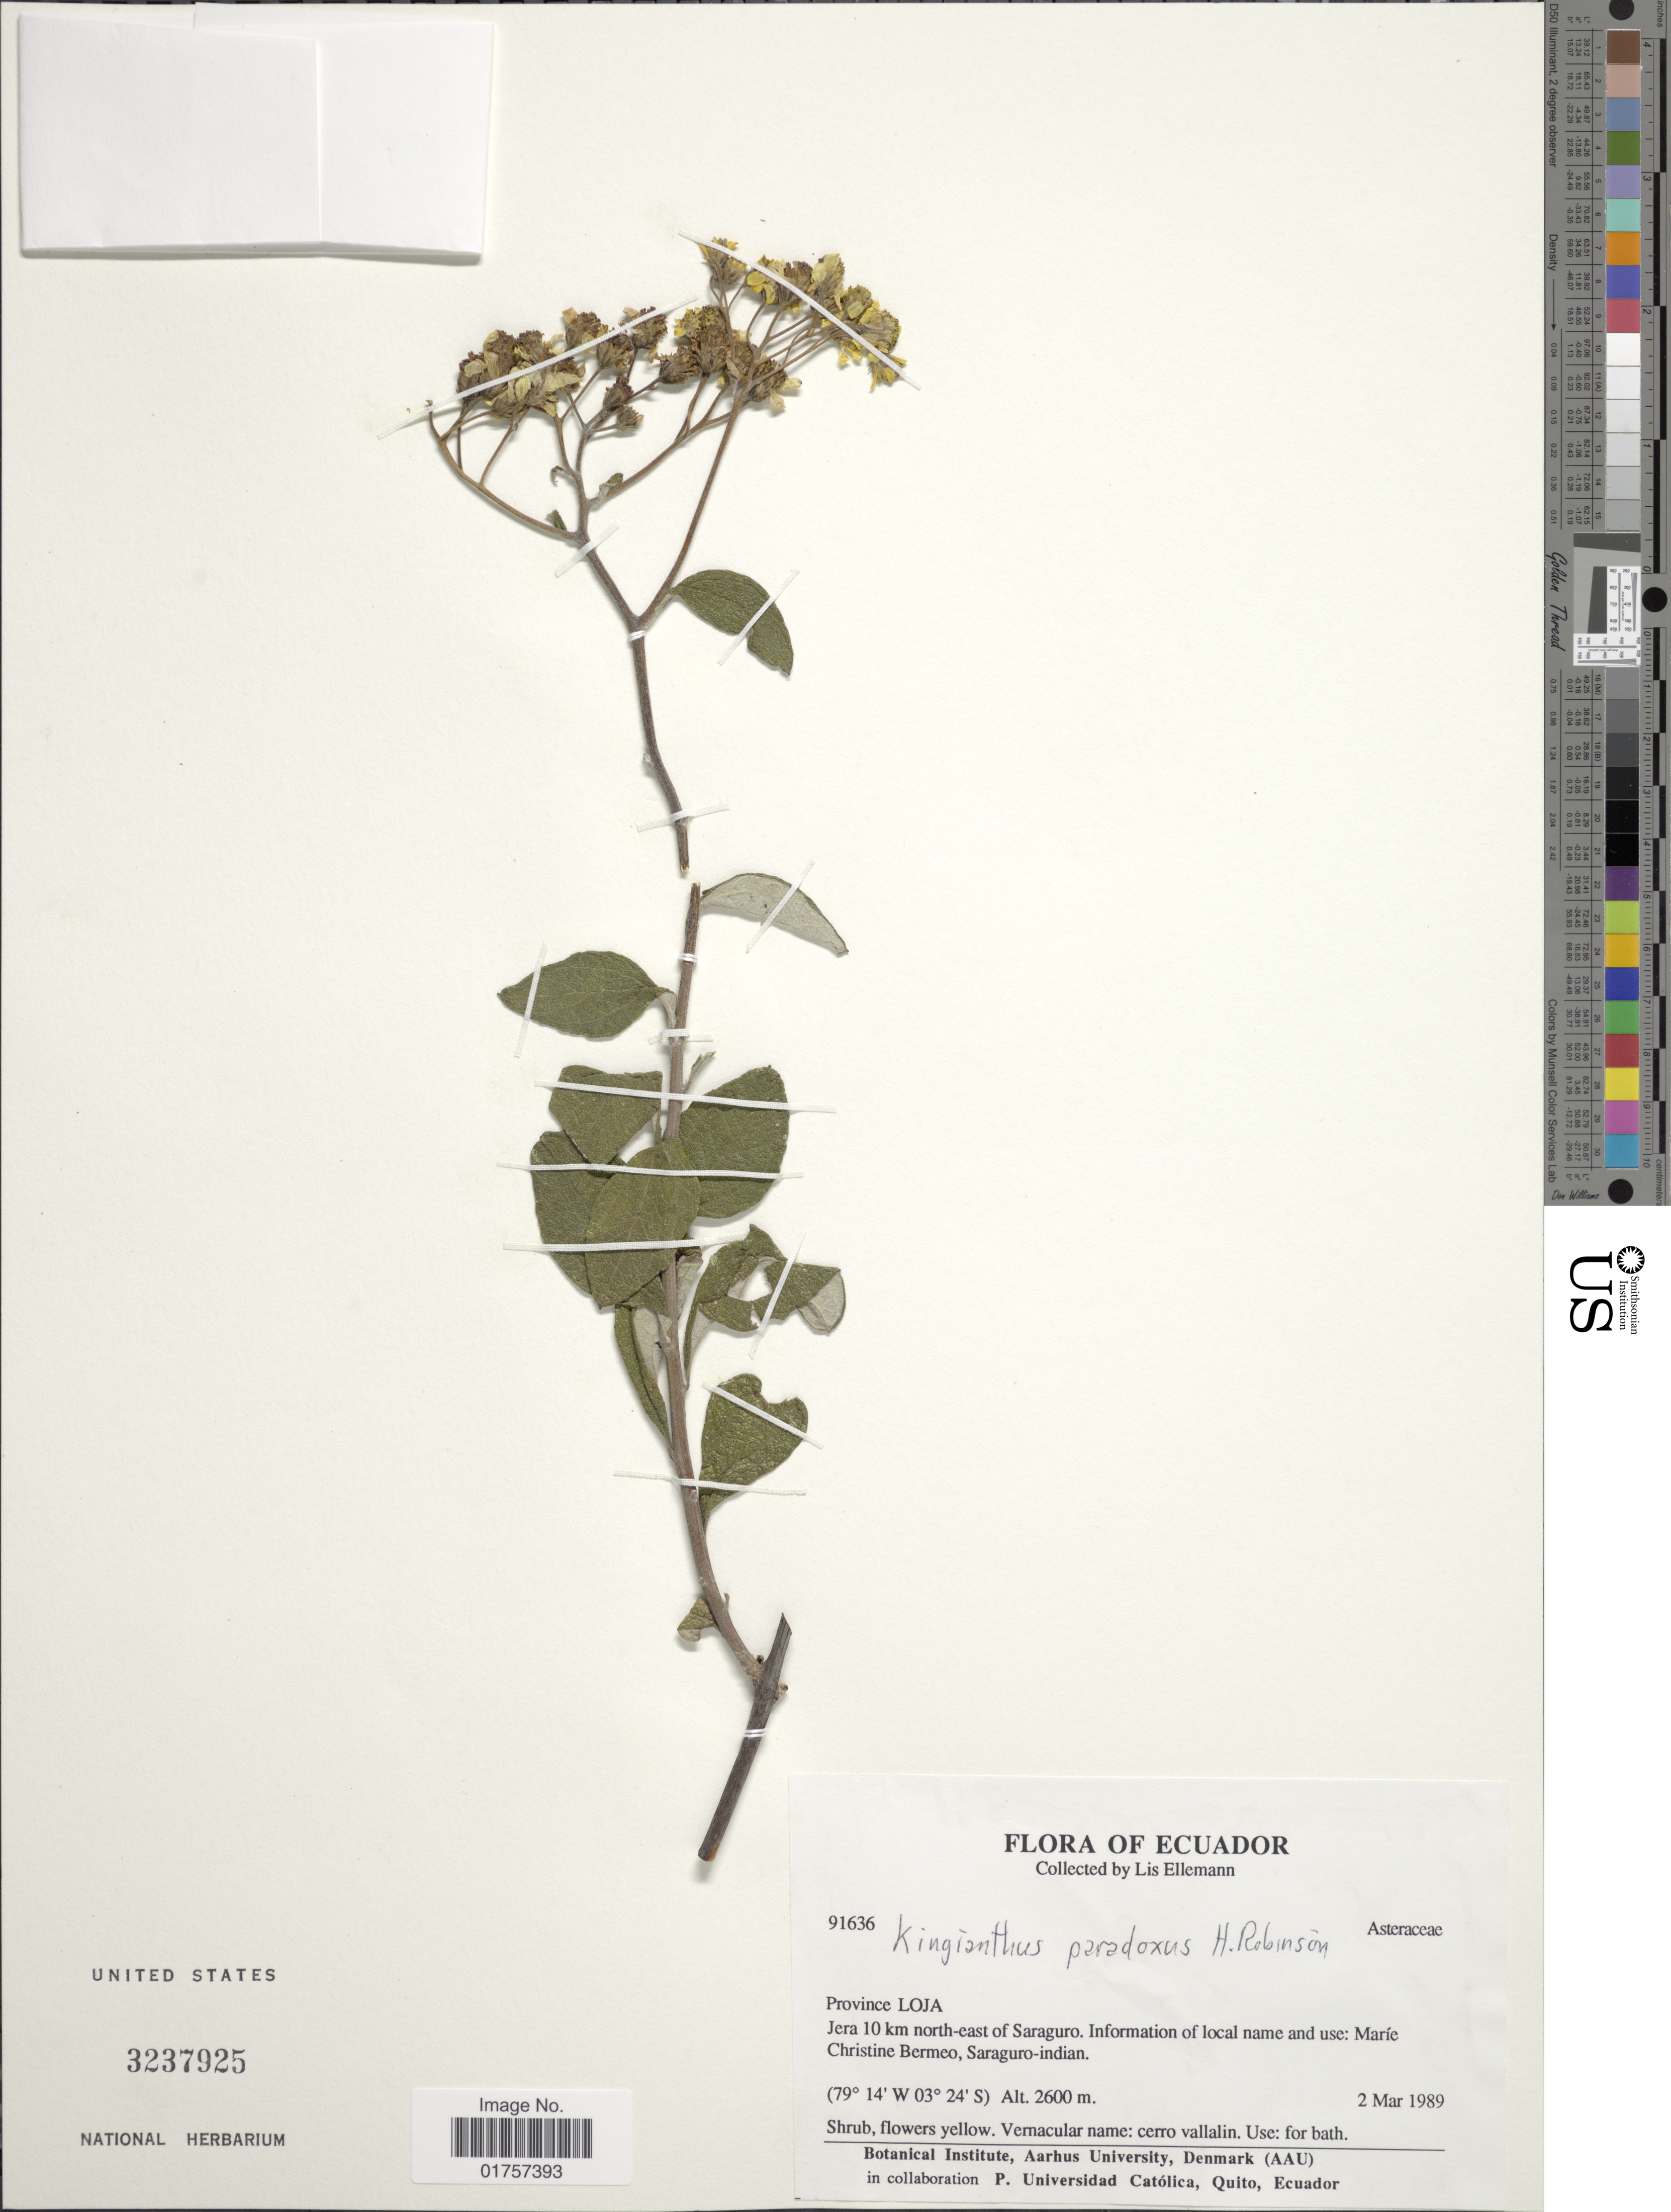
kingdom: Plantae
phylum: Tracheophyta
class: Magnoliopsida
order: Asterales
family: Asteraceae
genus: Kingianthus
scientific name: Kingianthus paradoxus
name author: H. Rob.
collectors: L. Ellemann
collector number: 91636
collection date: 1989-03-02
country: Ecuador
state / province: Loja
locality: Jera 10 km north-east of Saraguro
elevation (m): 2600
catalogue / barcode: US 3237925